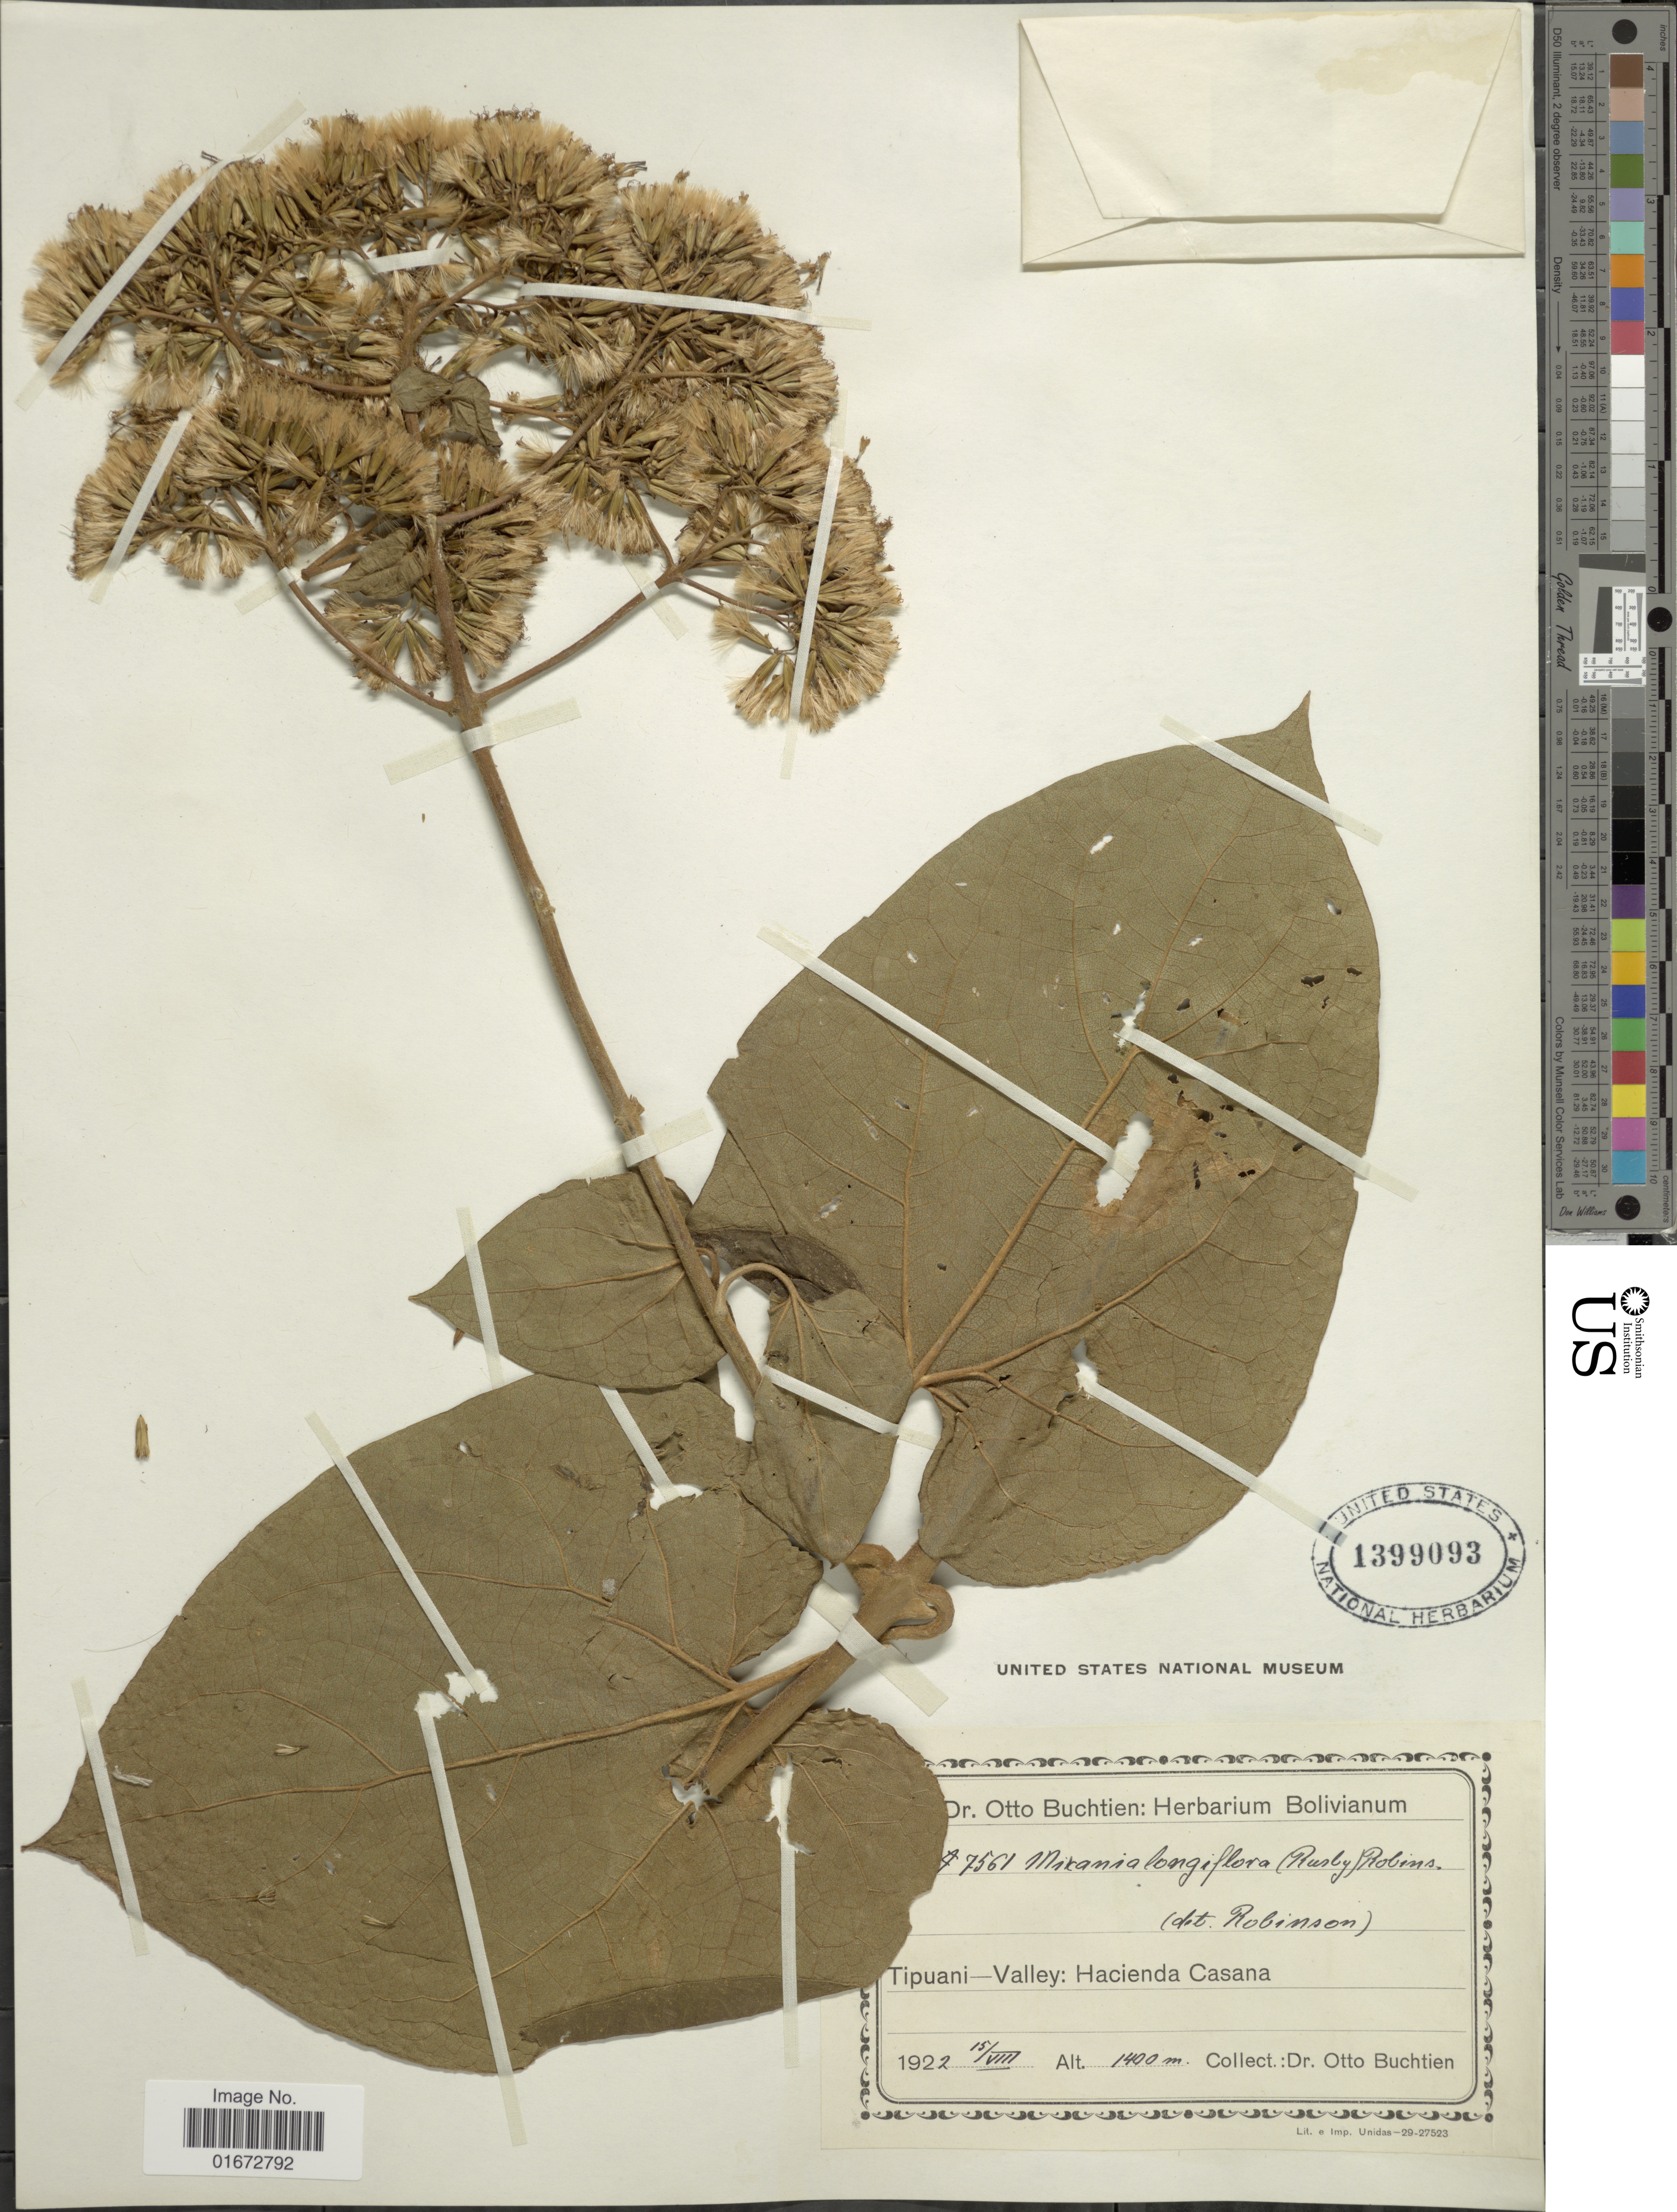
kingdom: Plantae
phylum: Tracheophyta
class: Magnoliopsida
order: Asterales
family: Asteraceae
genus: Mikania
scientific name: Mikania longiflora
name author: (Rusby) B.L. Rob.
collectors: O. Buchtien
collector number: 7561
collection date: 1922-08-15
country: Bolivia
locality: Tipuani - Valley: Hacienda Casana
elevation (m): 1400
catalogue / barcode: US 1399093